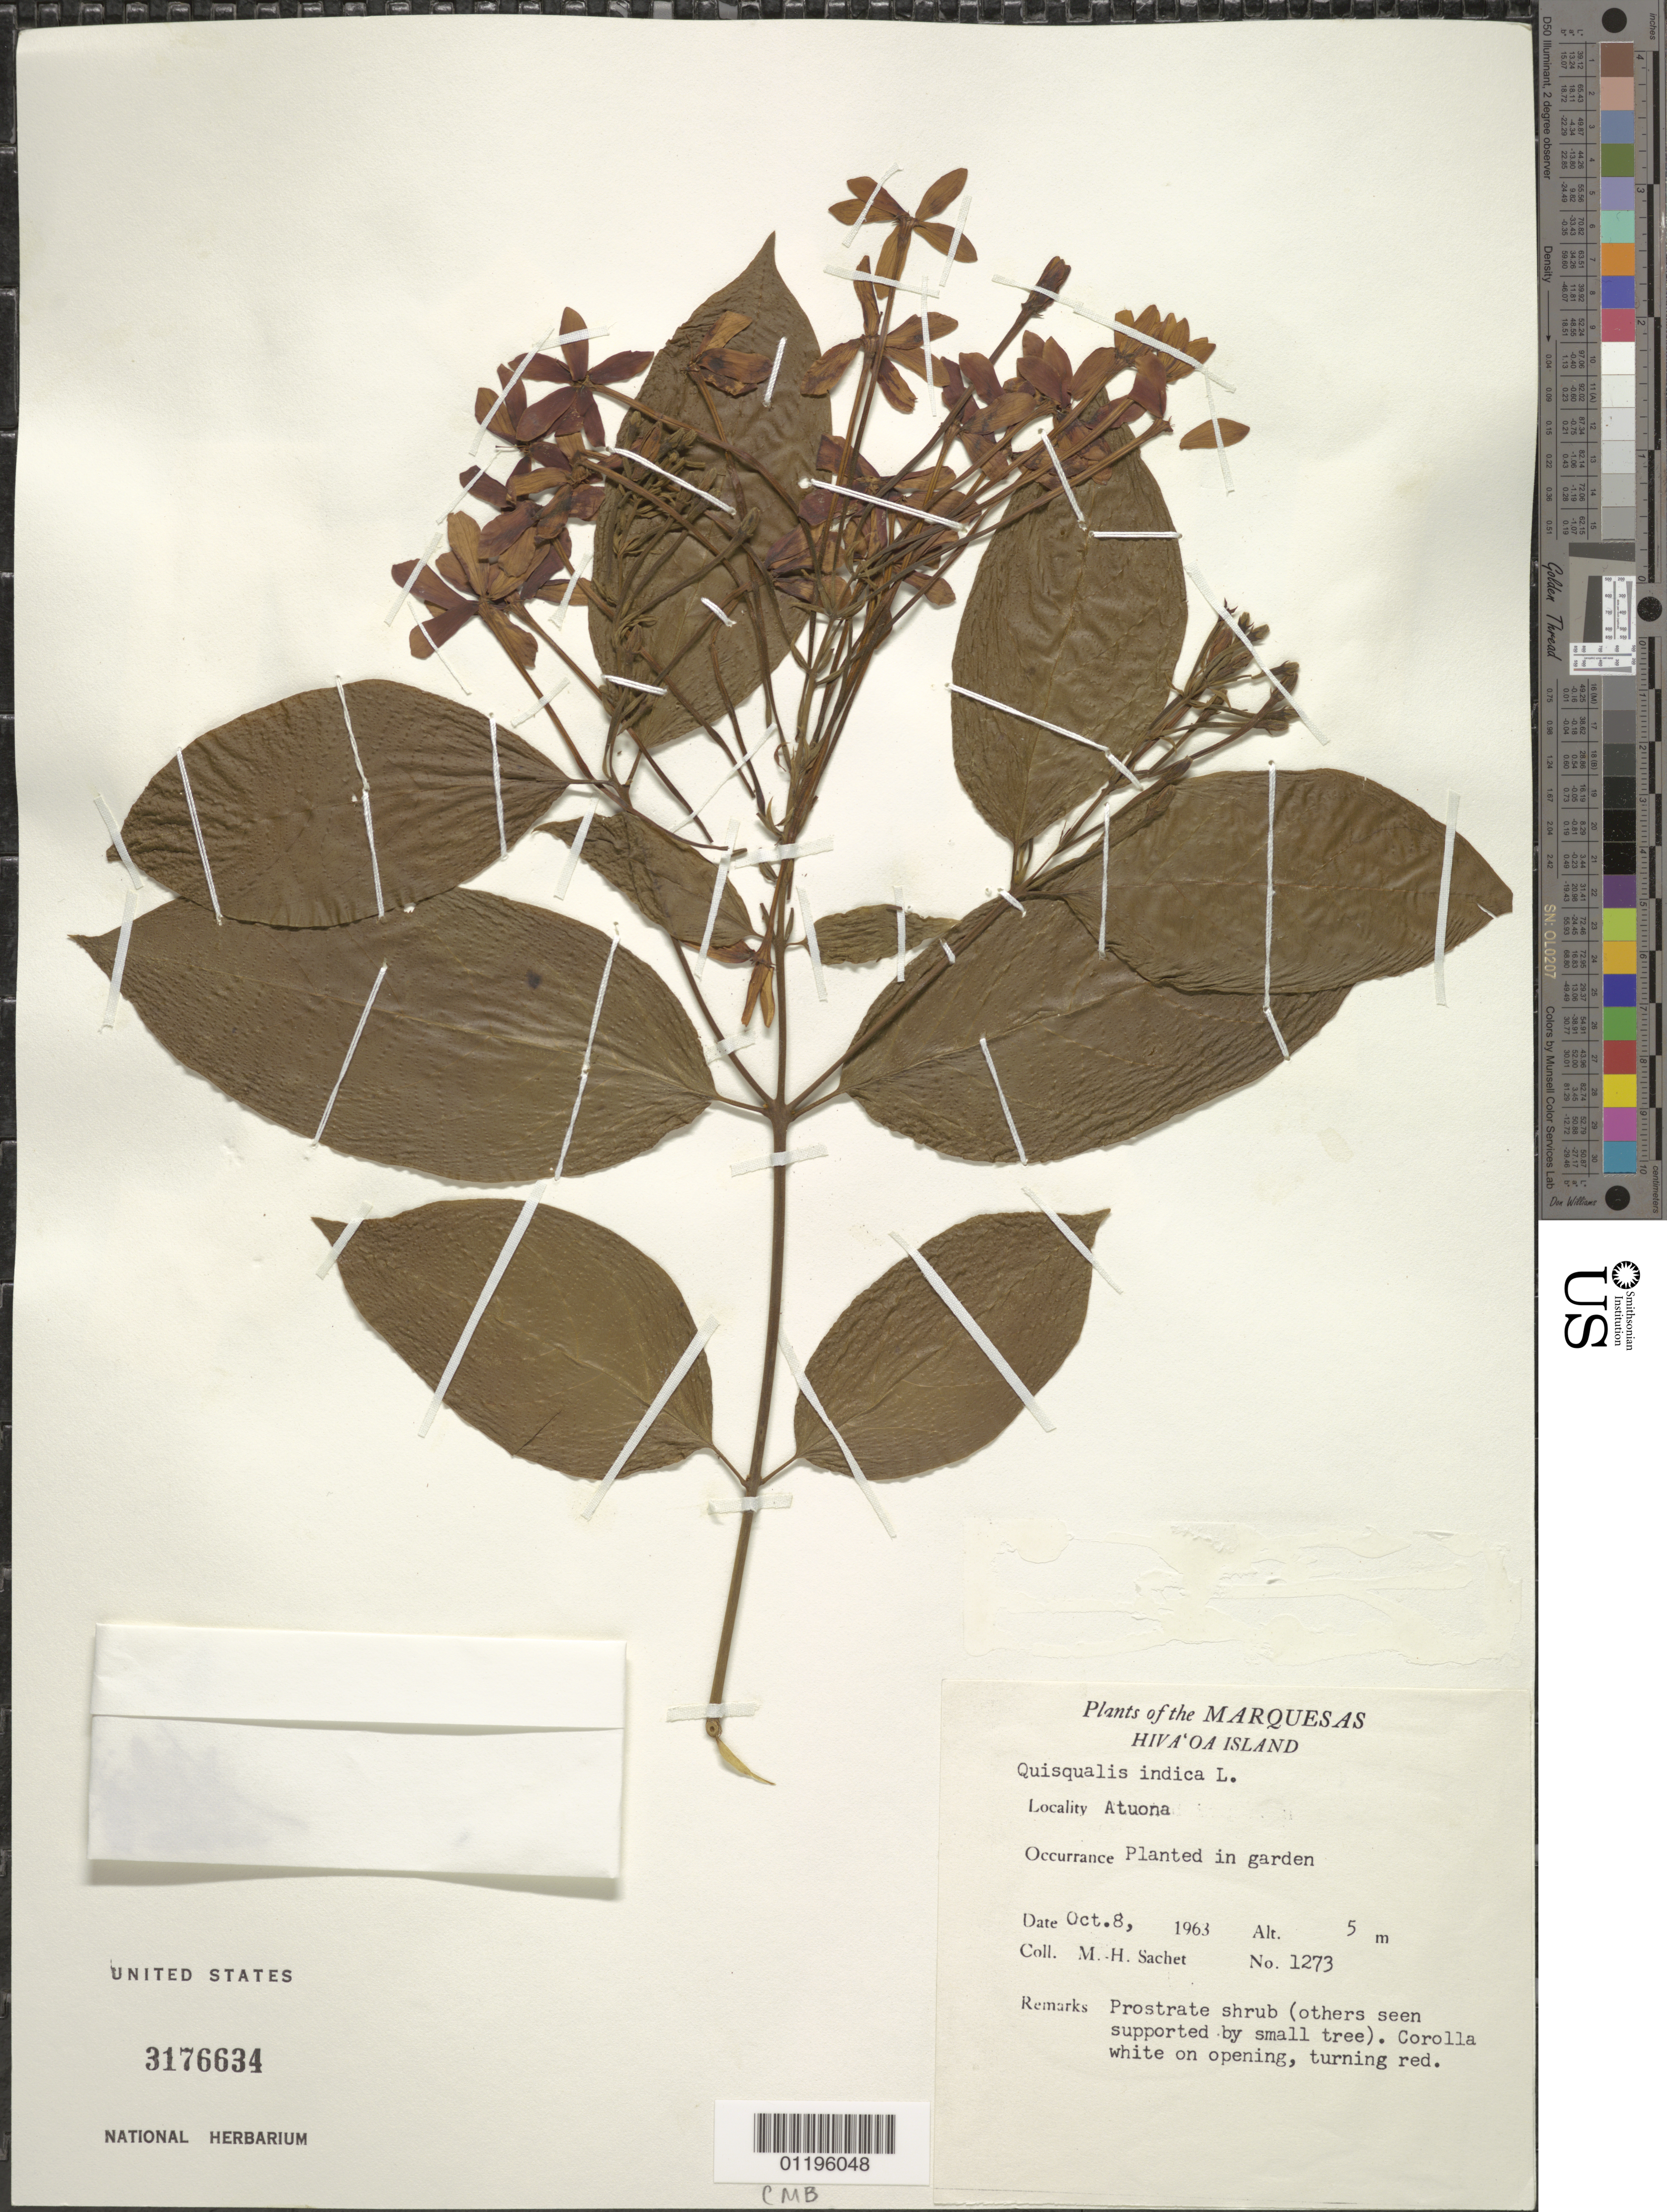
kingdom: Plantae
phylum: Tracheophyta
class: Magnoliopsida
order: Myrtales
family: Combretaceae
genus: Combretum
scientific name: Combretum indicum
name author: (L.) DeFilipps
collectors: M.-H. Sachet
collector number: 1273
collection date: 1963-10-08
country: French Polynesia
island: Hiva Oa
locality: Atuona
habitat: Planted in garden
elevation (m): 5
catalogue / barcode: US 3176634